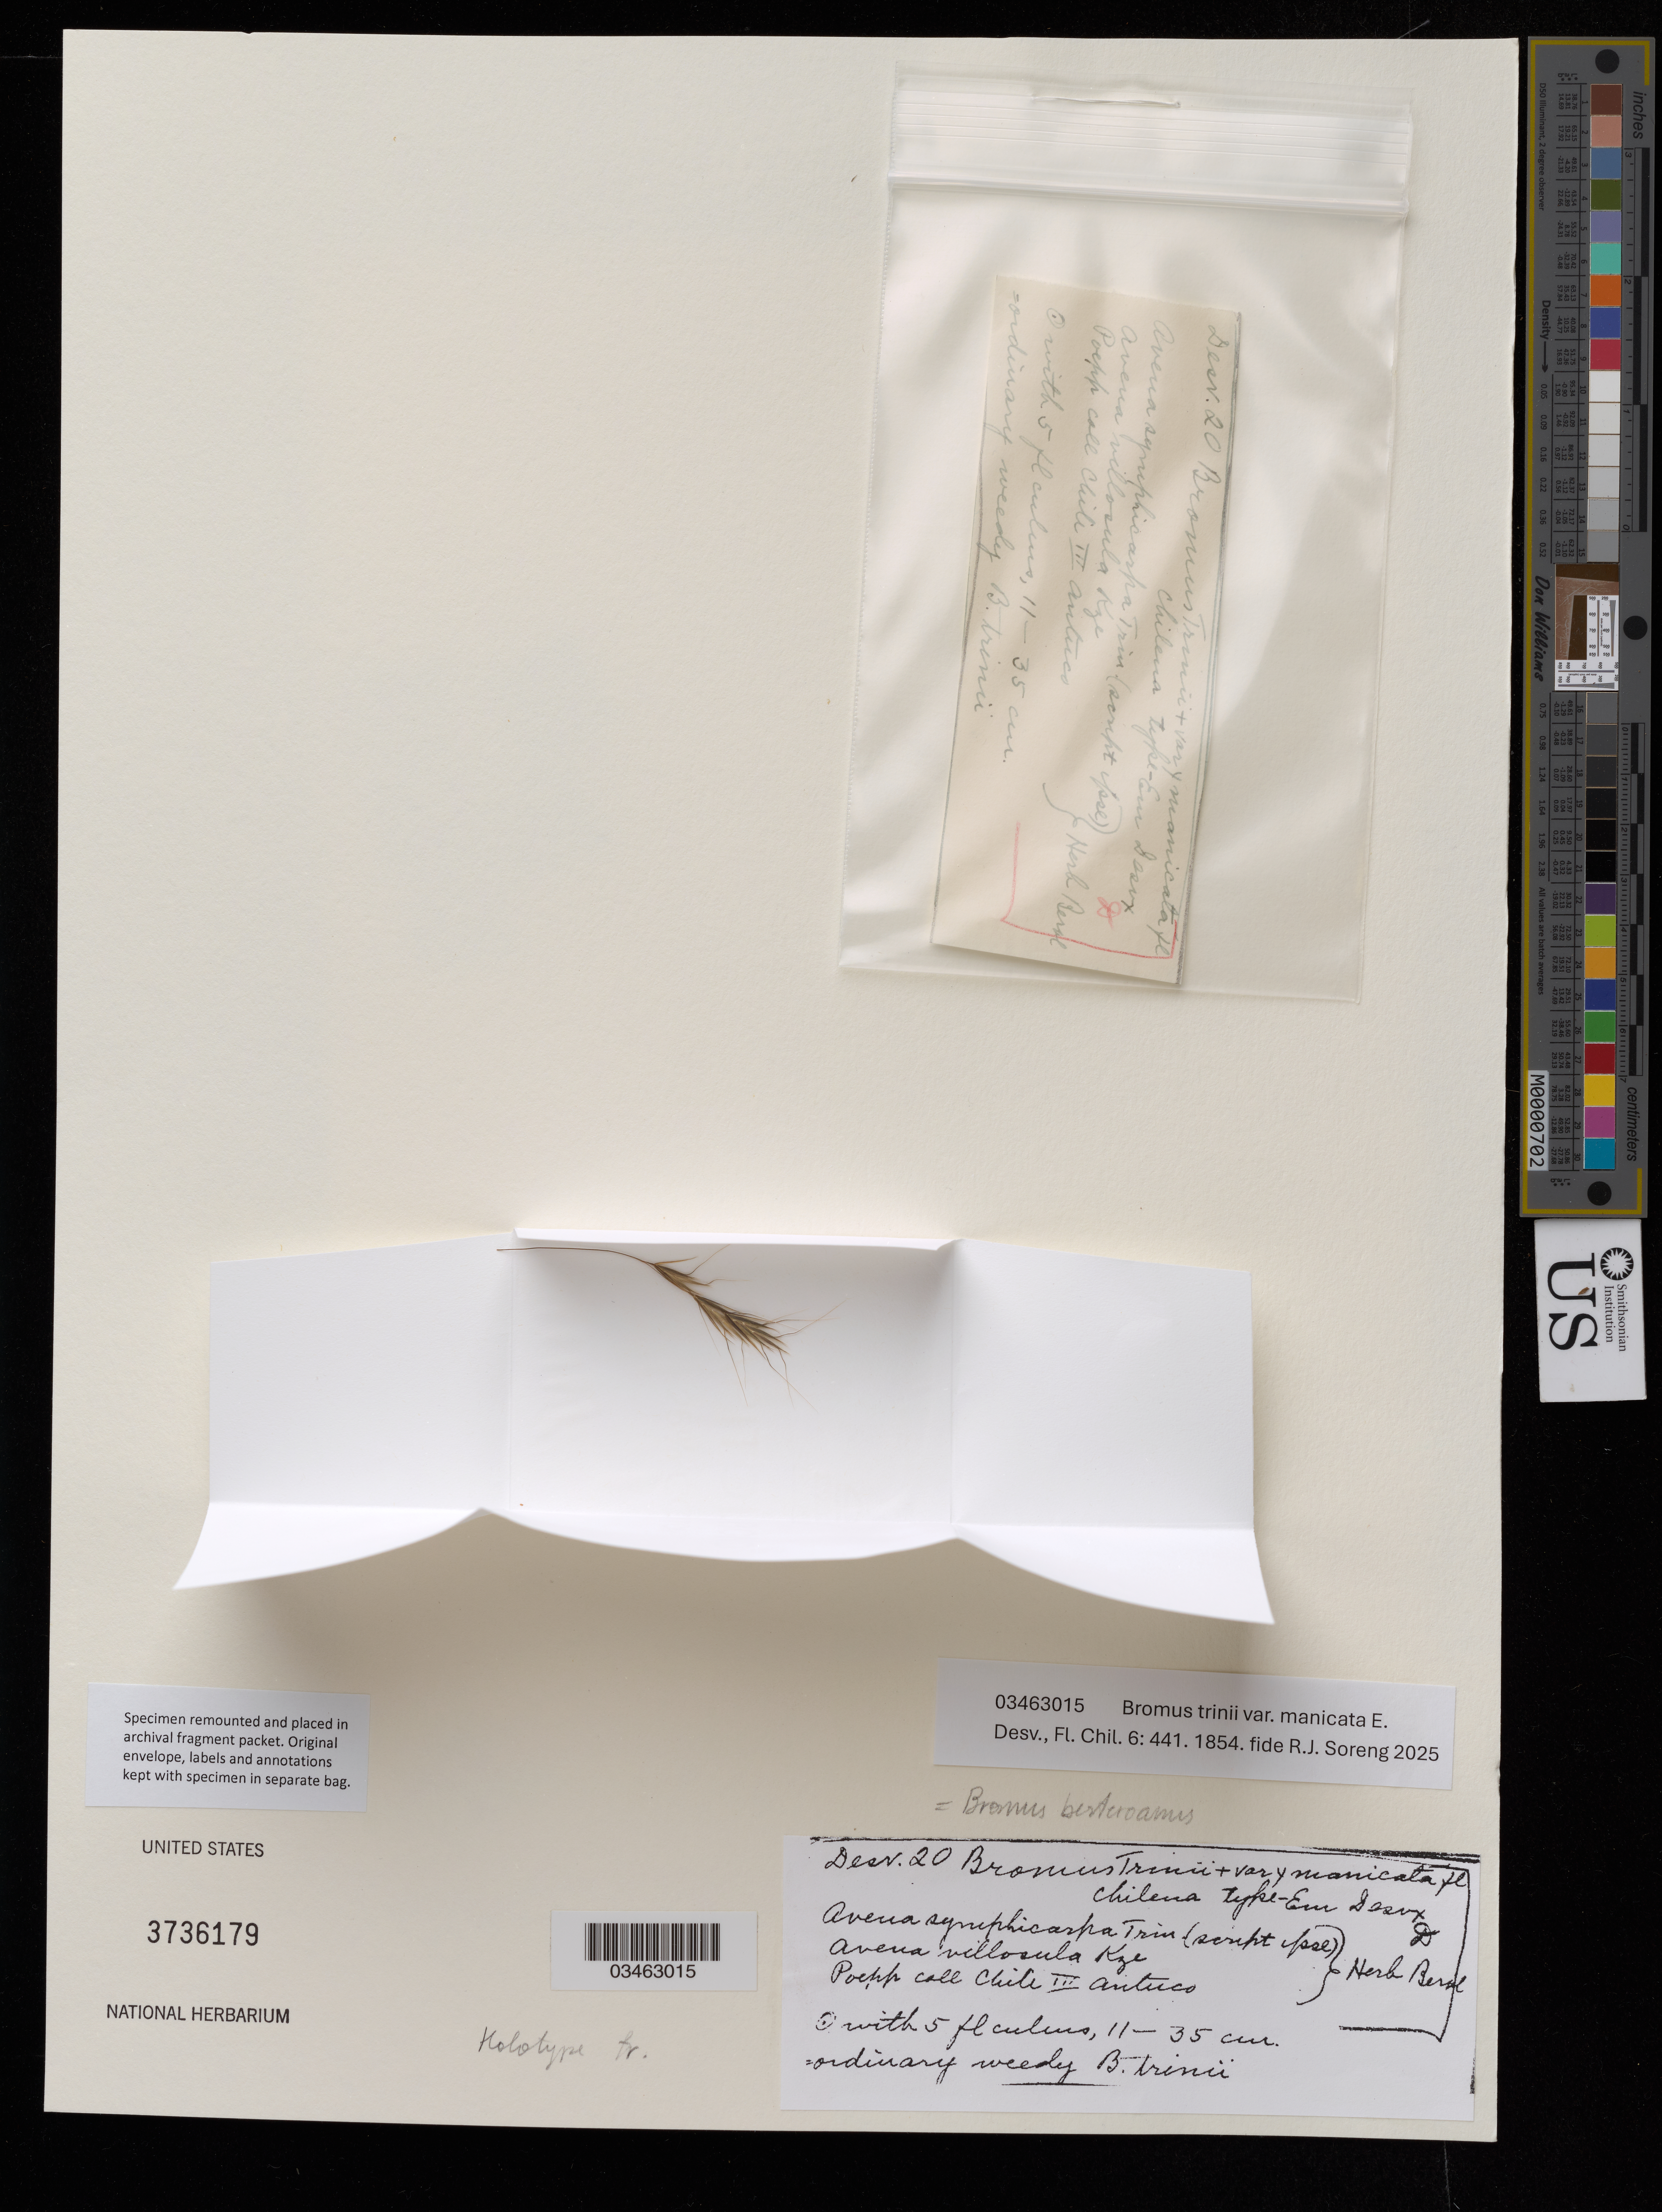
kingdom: Plantae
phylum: Tracheophyta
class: Liliopsida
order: Poales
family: Poaceae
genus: Bromus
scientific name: Bromus trinii var. manicata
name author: É. Desv.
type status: Holotype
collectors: E. F. Poeppig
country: Chile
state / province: Bio-Bío (VIII)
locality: Antuco.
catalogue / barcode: US 3736179